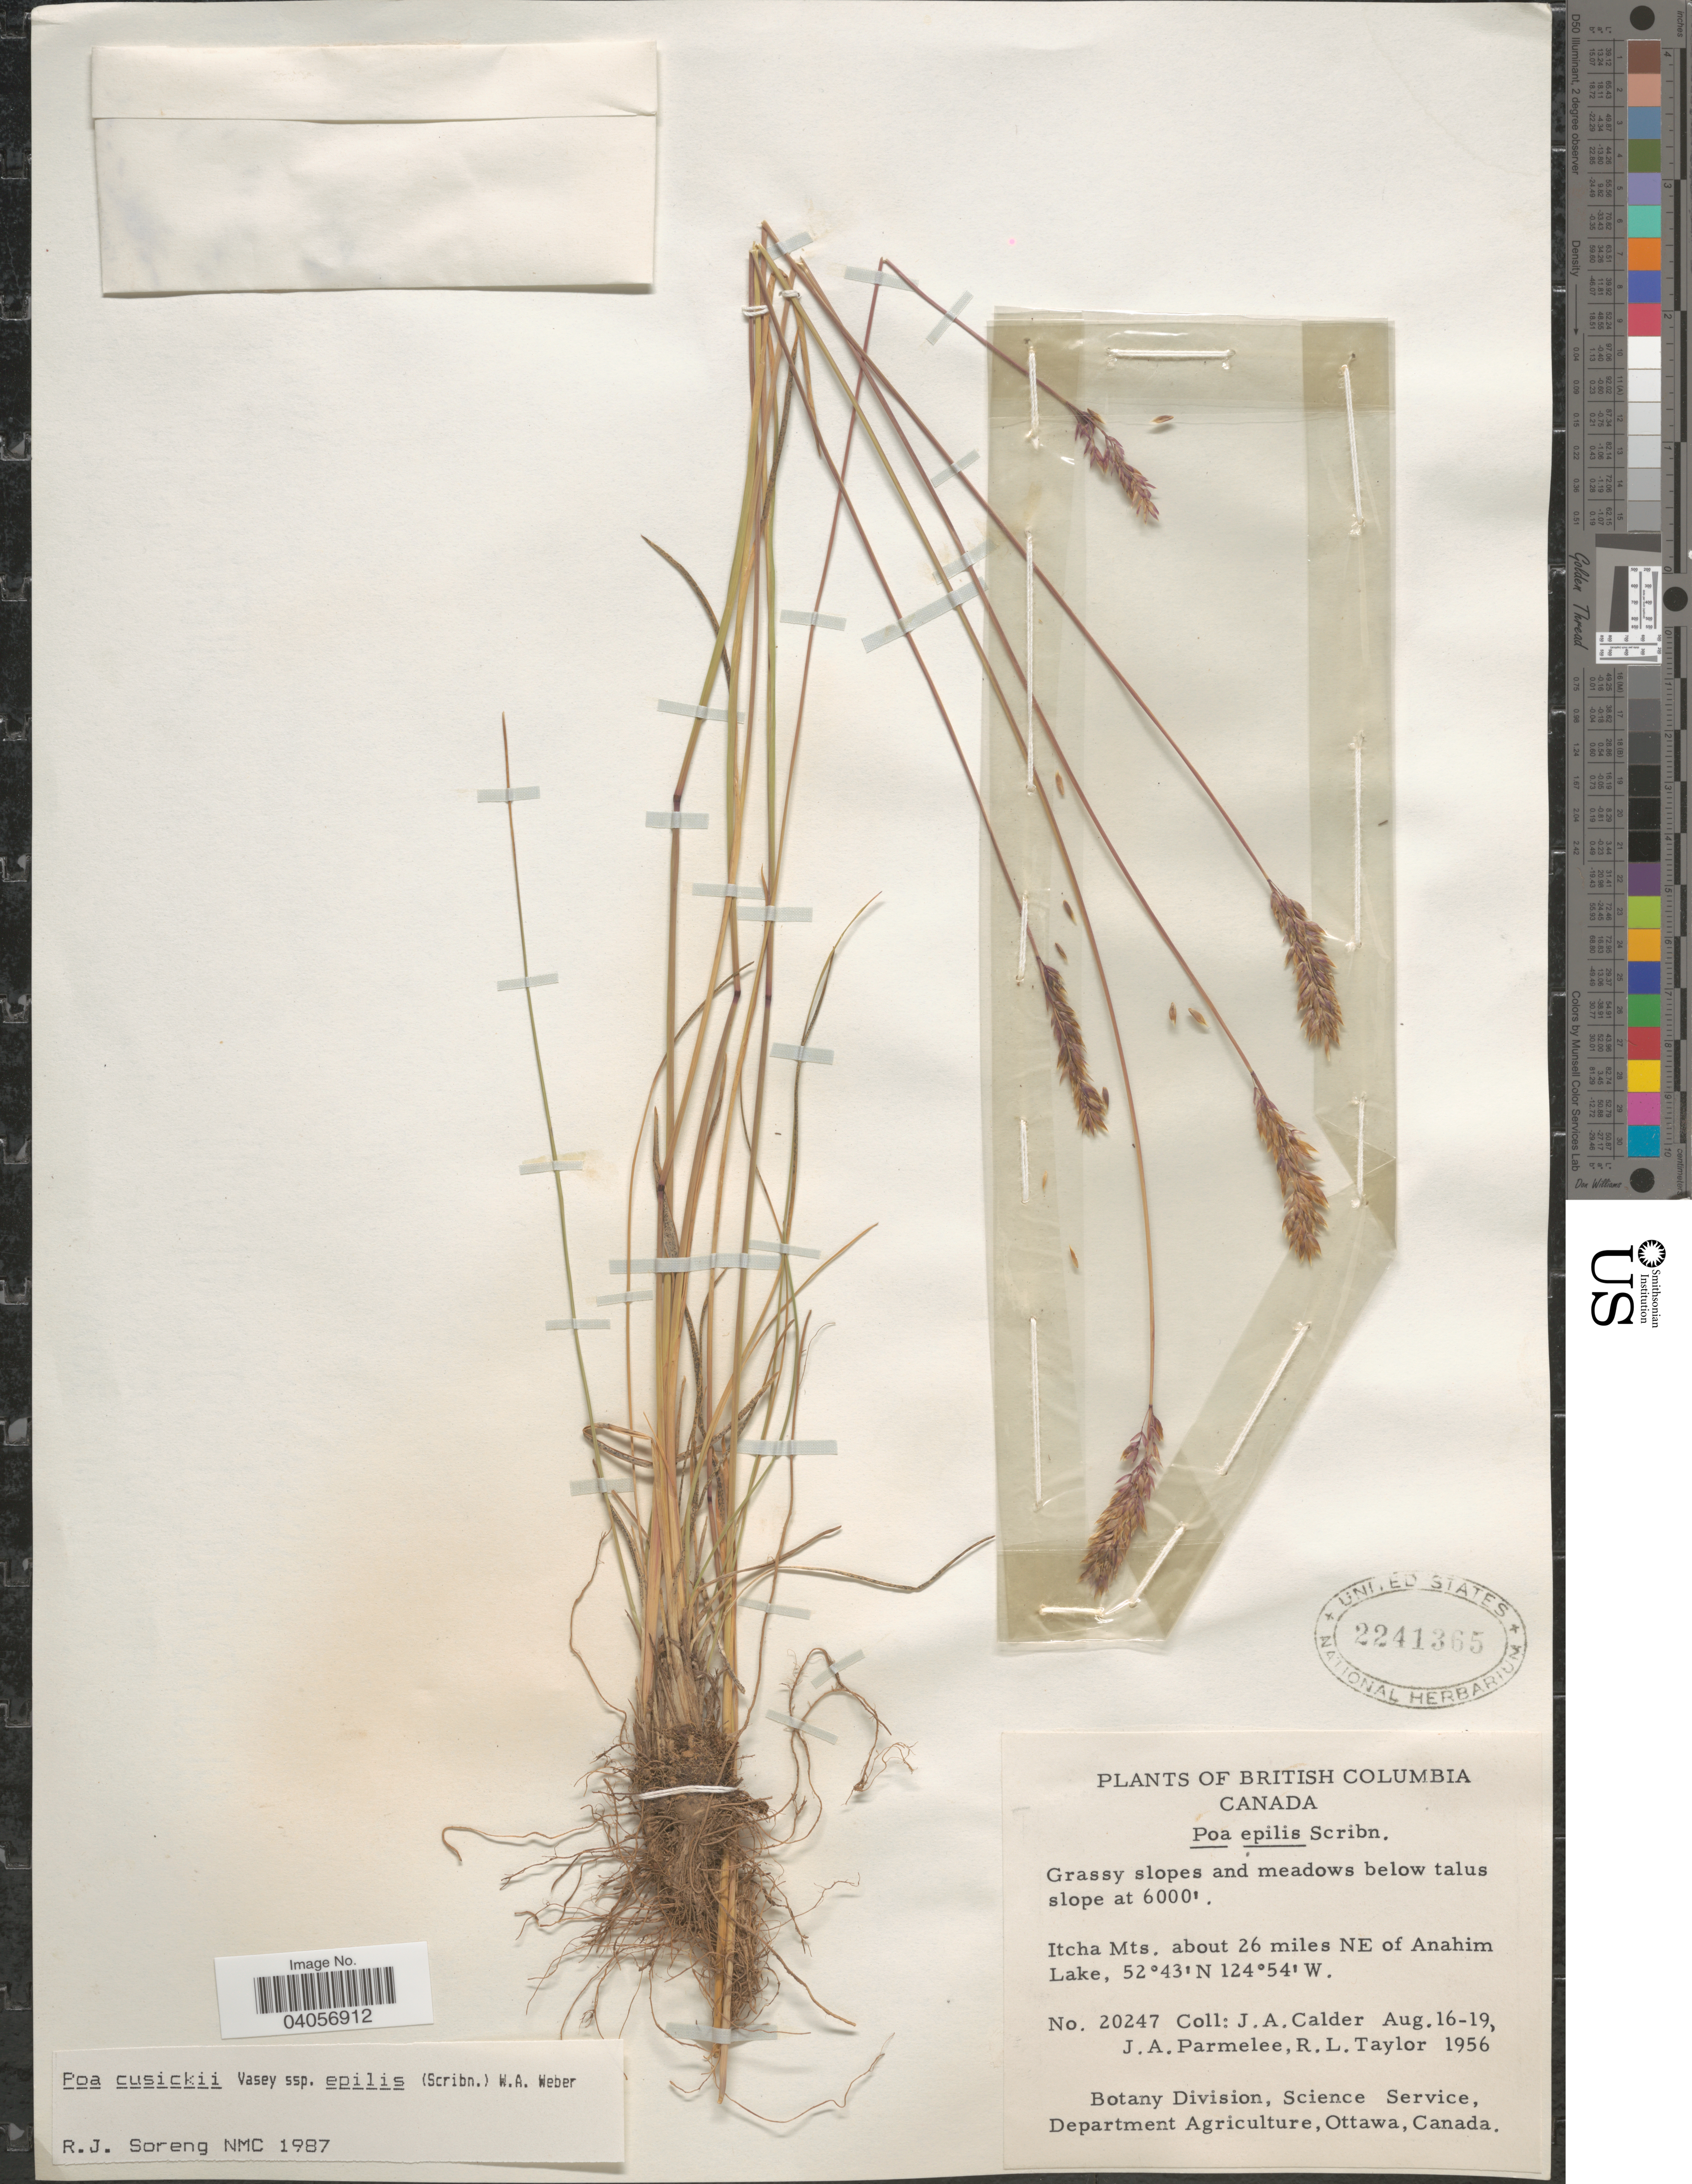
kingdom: Plantae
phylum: Tracheophyta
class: Liliopsida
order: Poales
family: Poaceae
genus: Poa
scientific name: Poa cusickii subsp. epilis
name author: (Scribn.) W.A. Weber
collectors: J. A. Calder, J. A. Parmelee & R. Taylor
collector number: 20247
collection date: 1956-08-16/1956-08-19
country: Canada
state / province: British Columbia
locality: Itcha Mts. about 26 miles NE of Anahim Lake.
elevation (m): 1829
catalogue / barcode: US 2241365